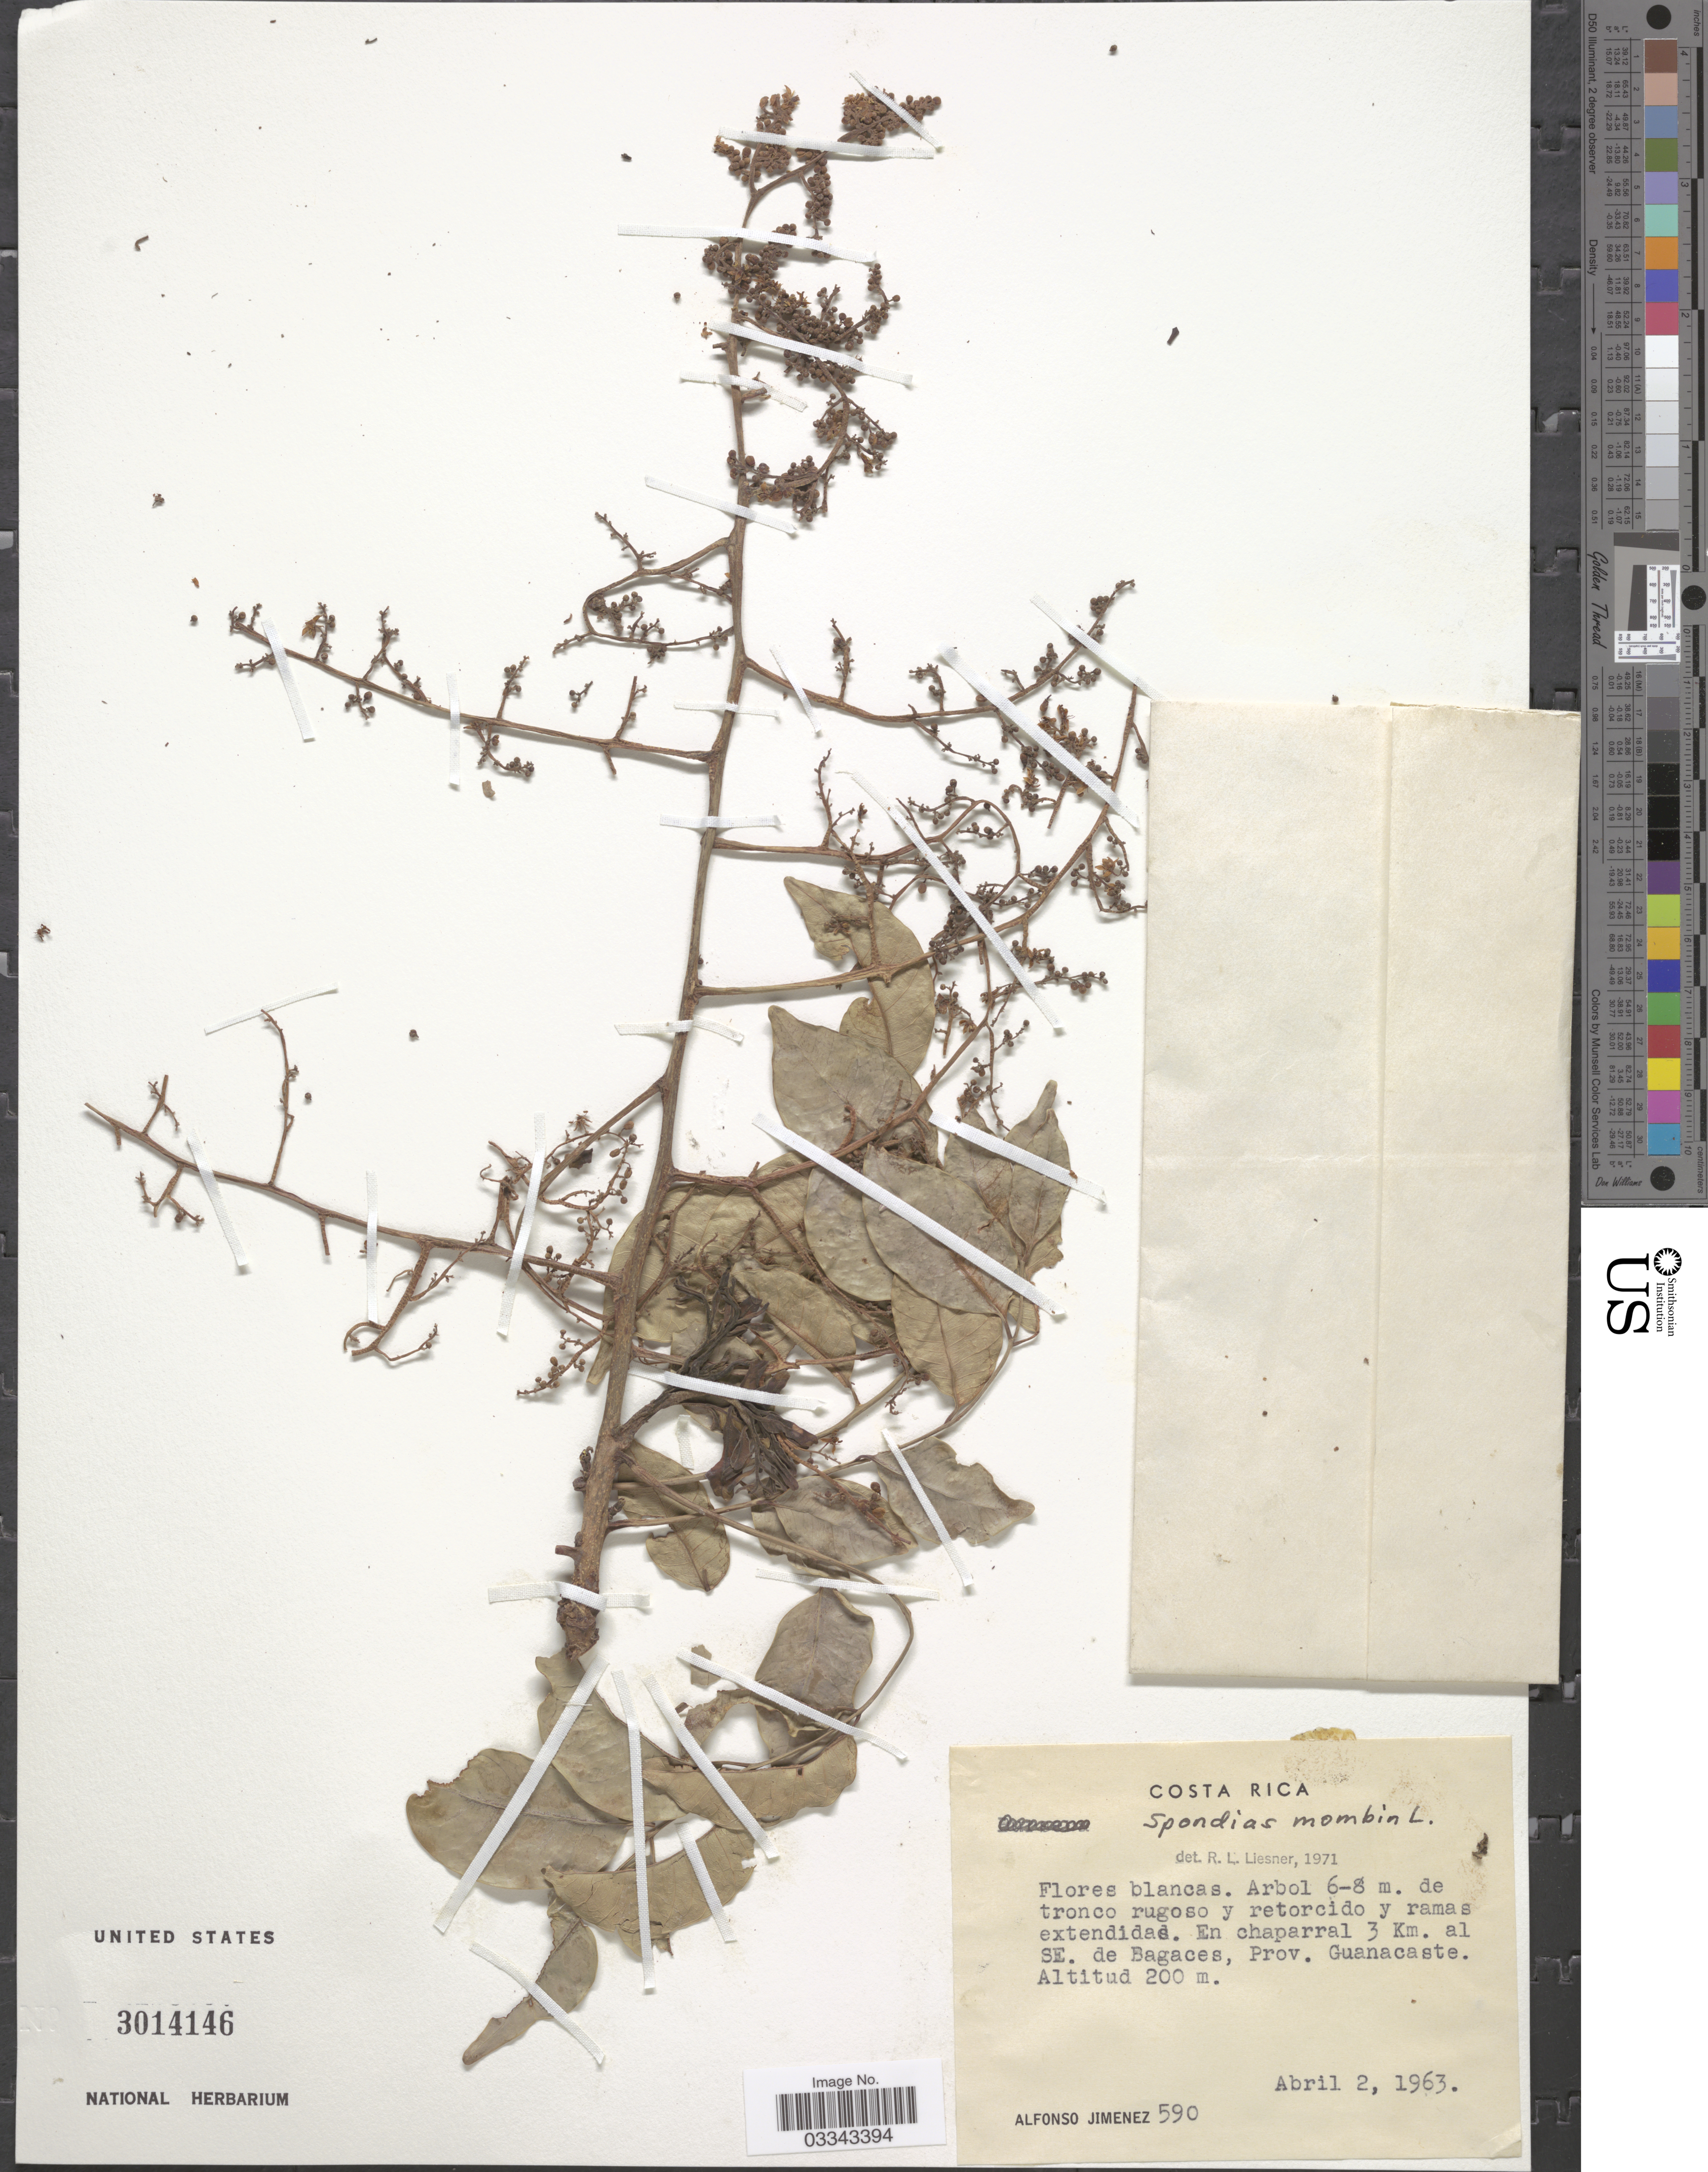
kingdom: Plantae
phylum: Tracheophyta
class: Magnoliopsida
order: Sapindales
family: Anacardiaceae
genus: Spondias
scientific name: Spondias mombin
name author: L.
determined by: Mitchell, John D.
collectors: A. Jiménez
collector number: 590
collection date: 1963-04-02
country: Costa Rica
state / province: Guanacaste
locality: En chaparral 3 Km. al SE. de Bagaces.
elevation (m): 200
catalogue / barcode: US 3014146